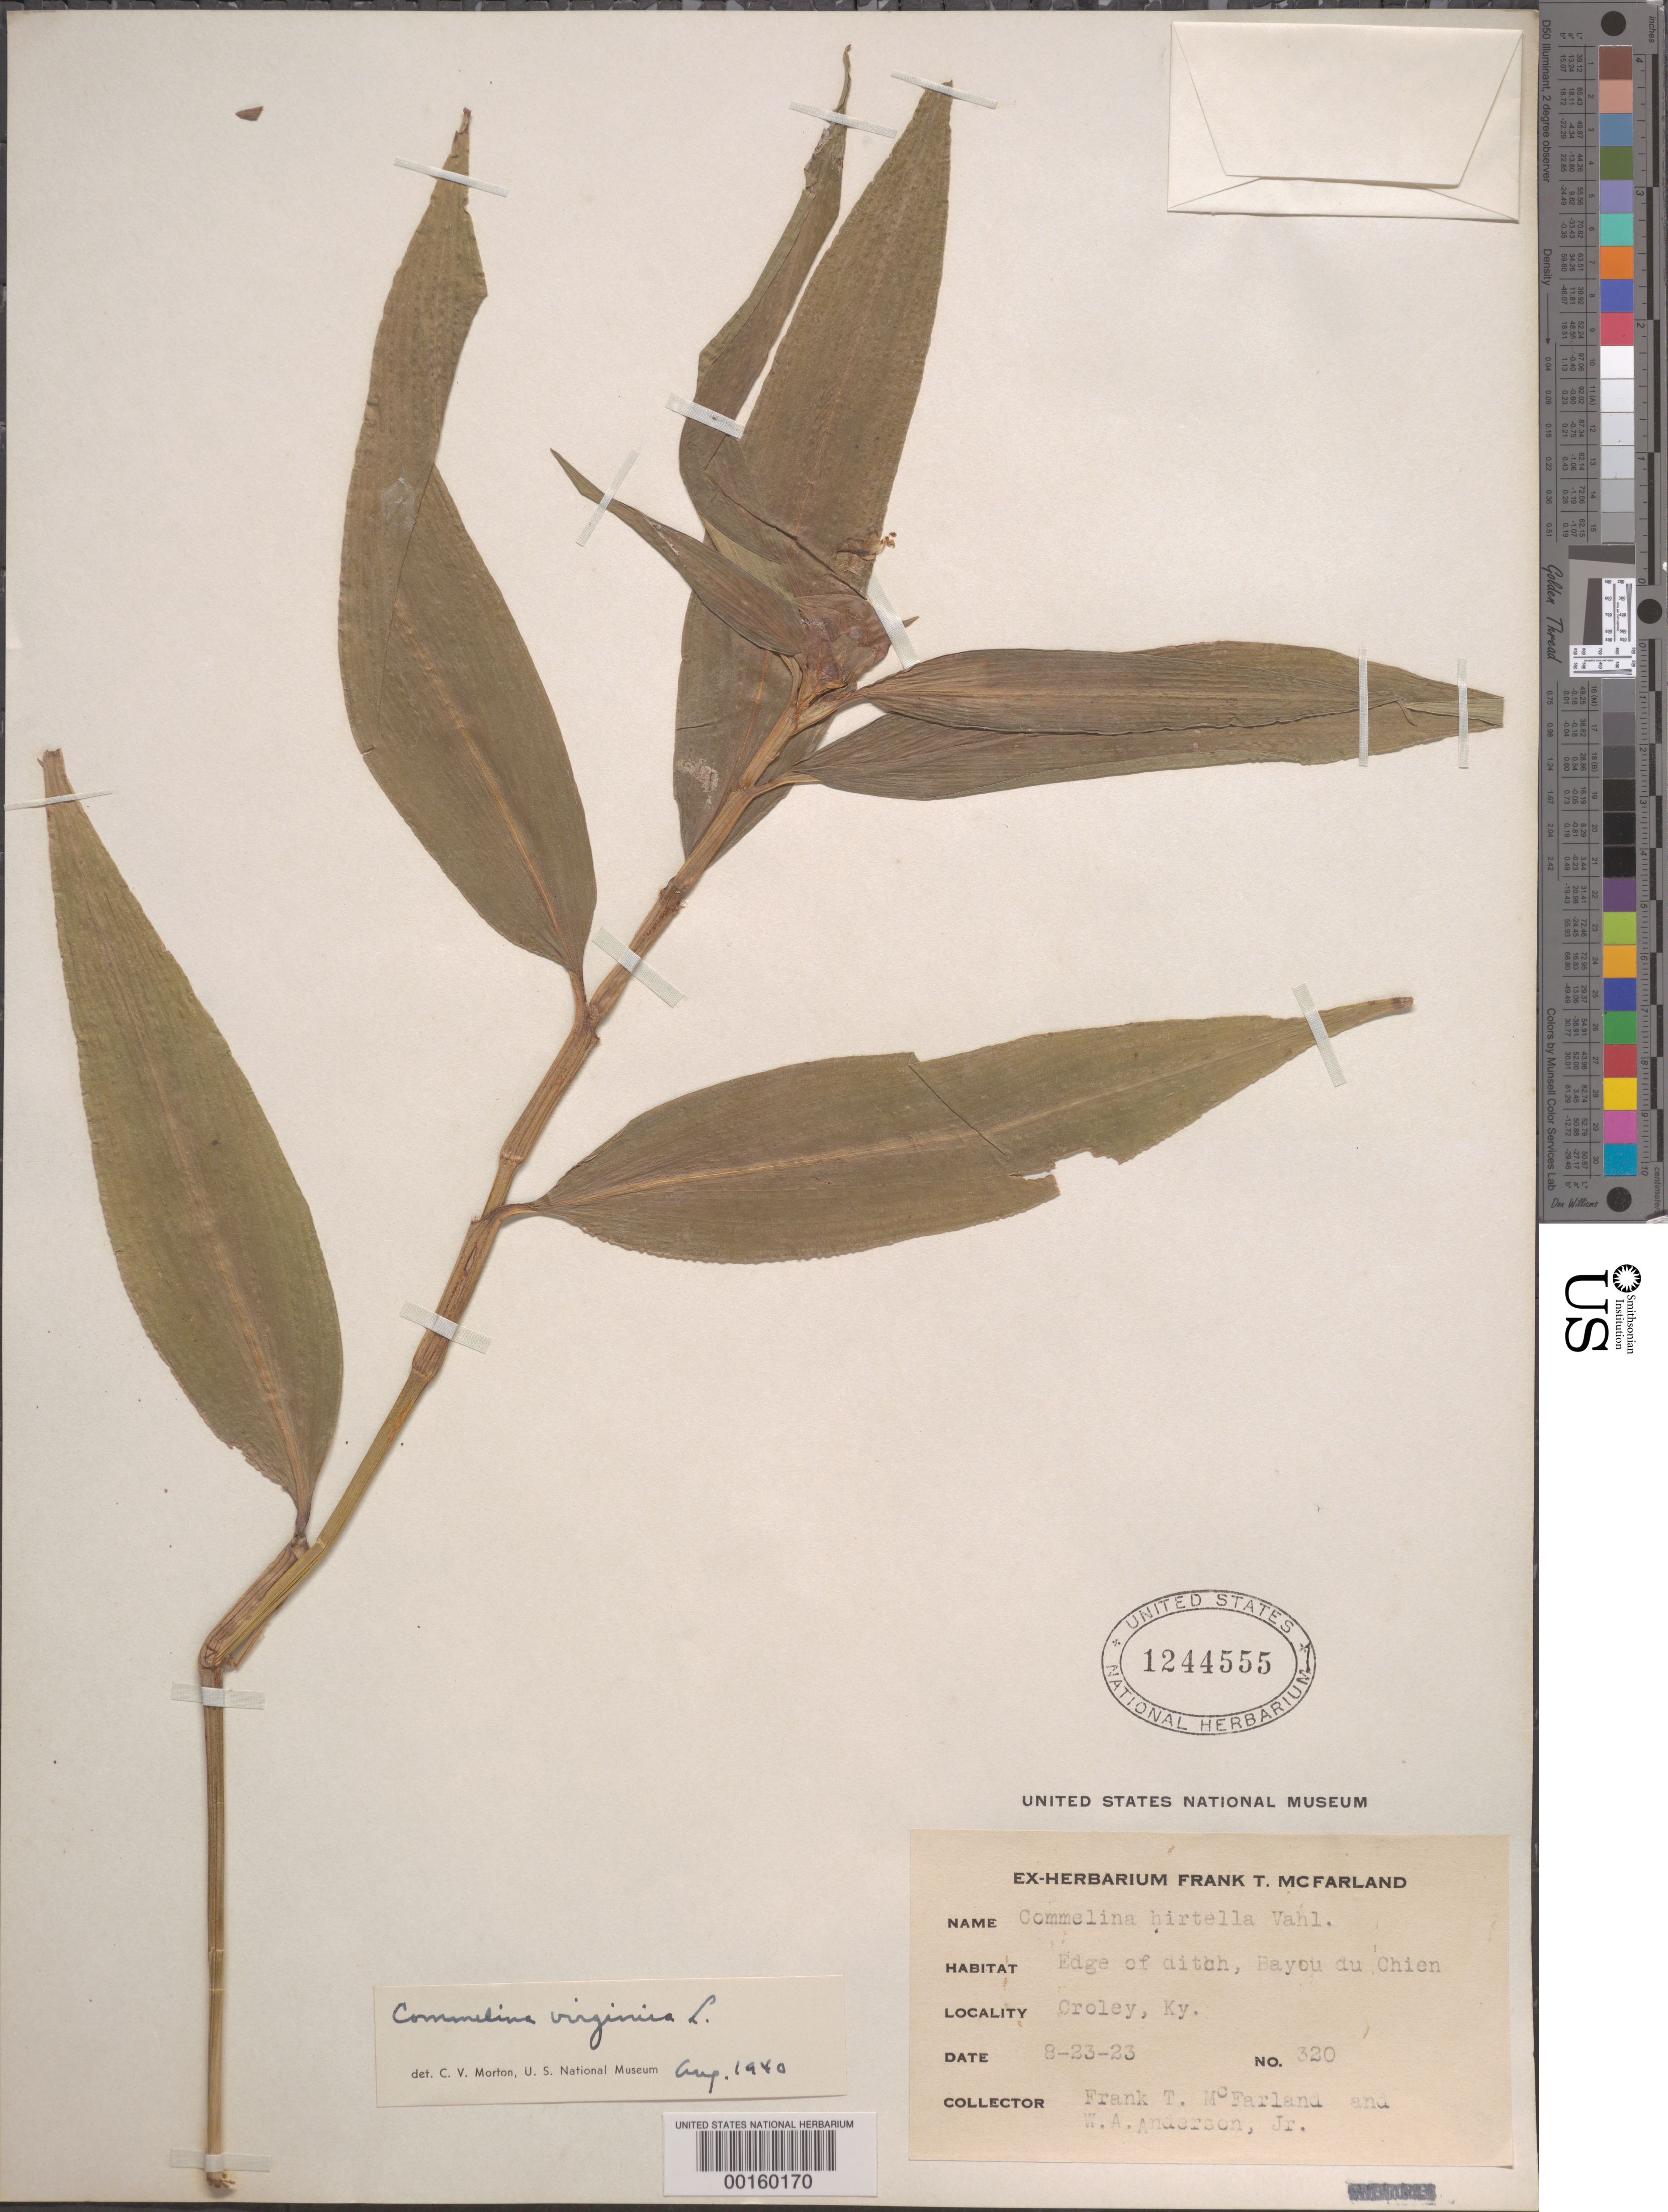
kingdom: Plantae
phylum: Tracheophyta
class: Liliopsida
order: Commelinales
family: Commelinaceae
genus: Commelina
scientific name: Commelina virginica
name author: L.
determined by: Morton, C. V.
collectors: F. T. McFarland & W. A. Anderson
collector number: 320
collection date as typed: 23 Aug 1923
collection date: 1923-08-23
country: United States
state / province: Kentucky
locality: Croley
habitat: Edge of ditch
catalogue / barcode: US 1244555